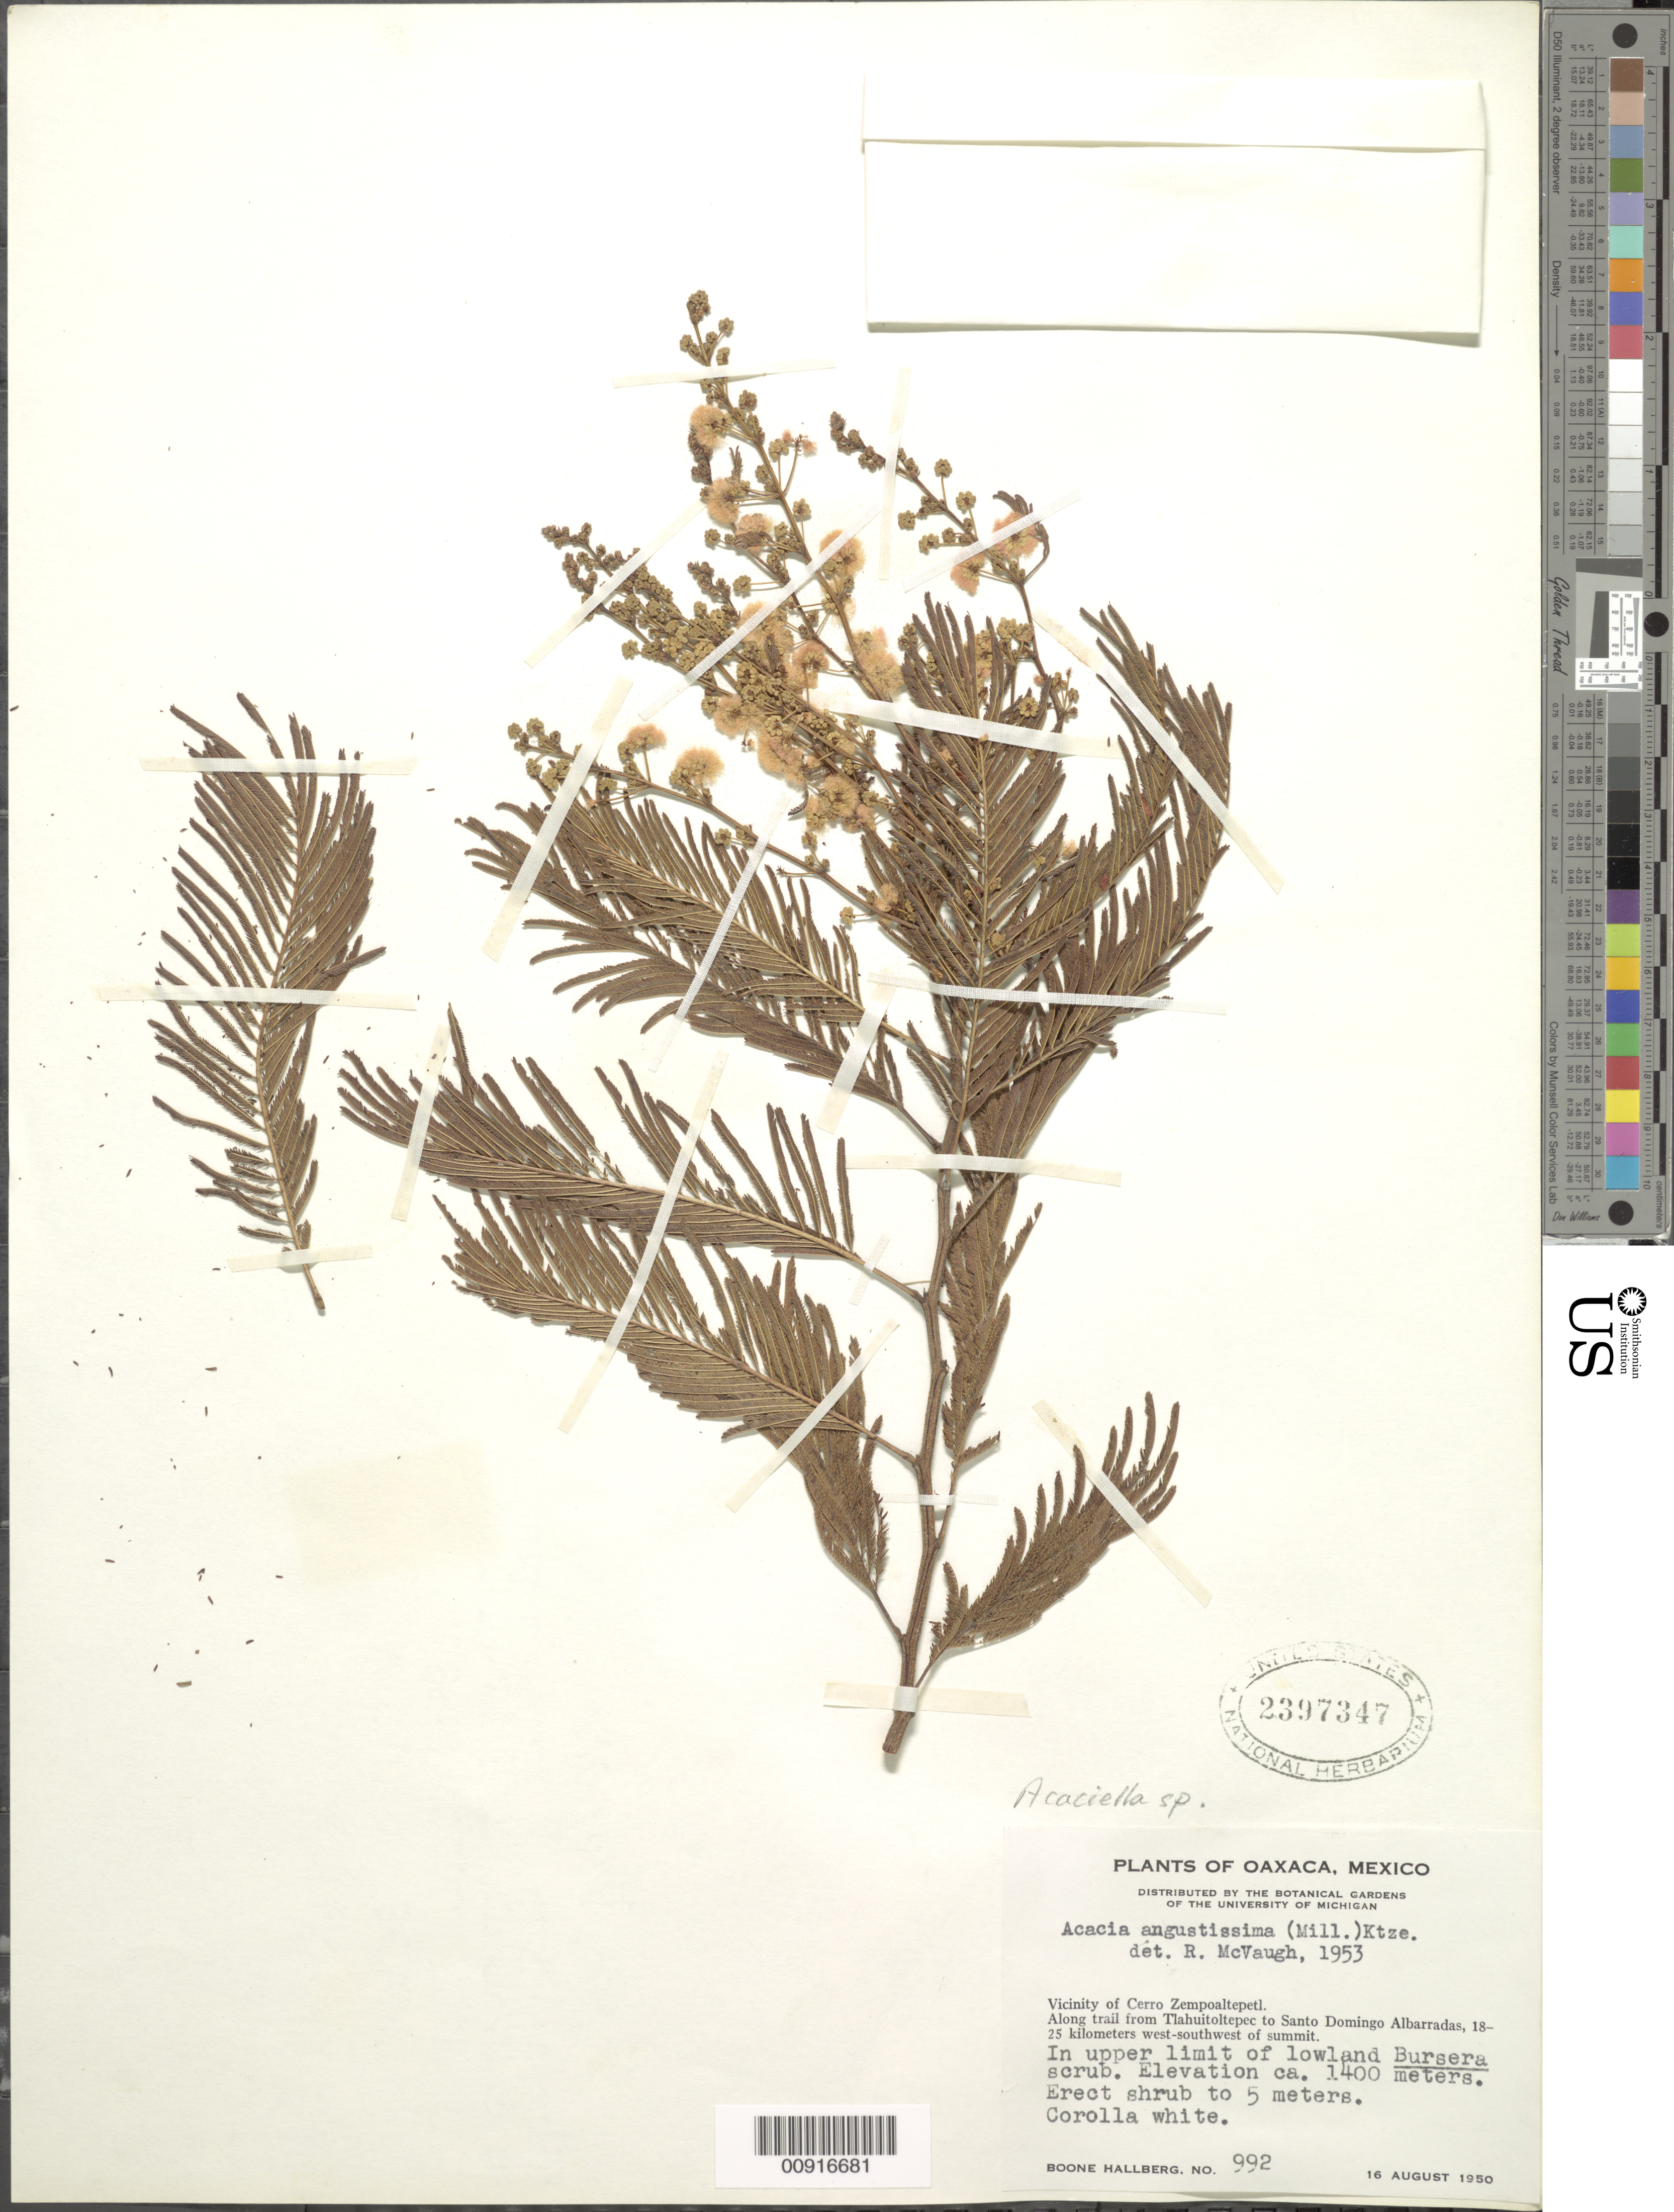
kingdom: Plantae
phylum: Tracheophyta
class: Magnoliopsida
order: Fabales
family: Fabaceae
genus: Acaciella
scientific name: Acaciella sp.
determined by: Strong, M. T., (US), Smithsonian Institution - National Museum of Natural History (UNITED STATES)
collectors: B. Hallberg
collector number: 992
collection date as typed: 16 Aug 1950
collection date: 1950-08-16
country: Mexico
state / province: Oaxaca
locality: Vicinity of Cerro Zempoaltepetl. Along trail from Tlahuitoltepec to Santo Domingo Albarradas, 18-25 kilometers west-southwest of summit.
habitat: In upper limit of lowland Bursera scrub.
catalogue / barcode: US 2397347